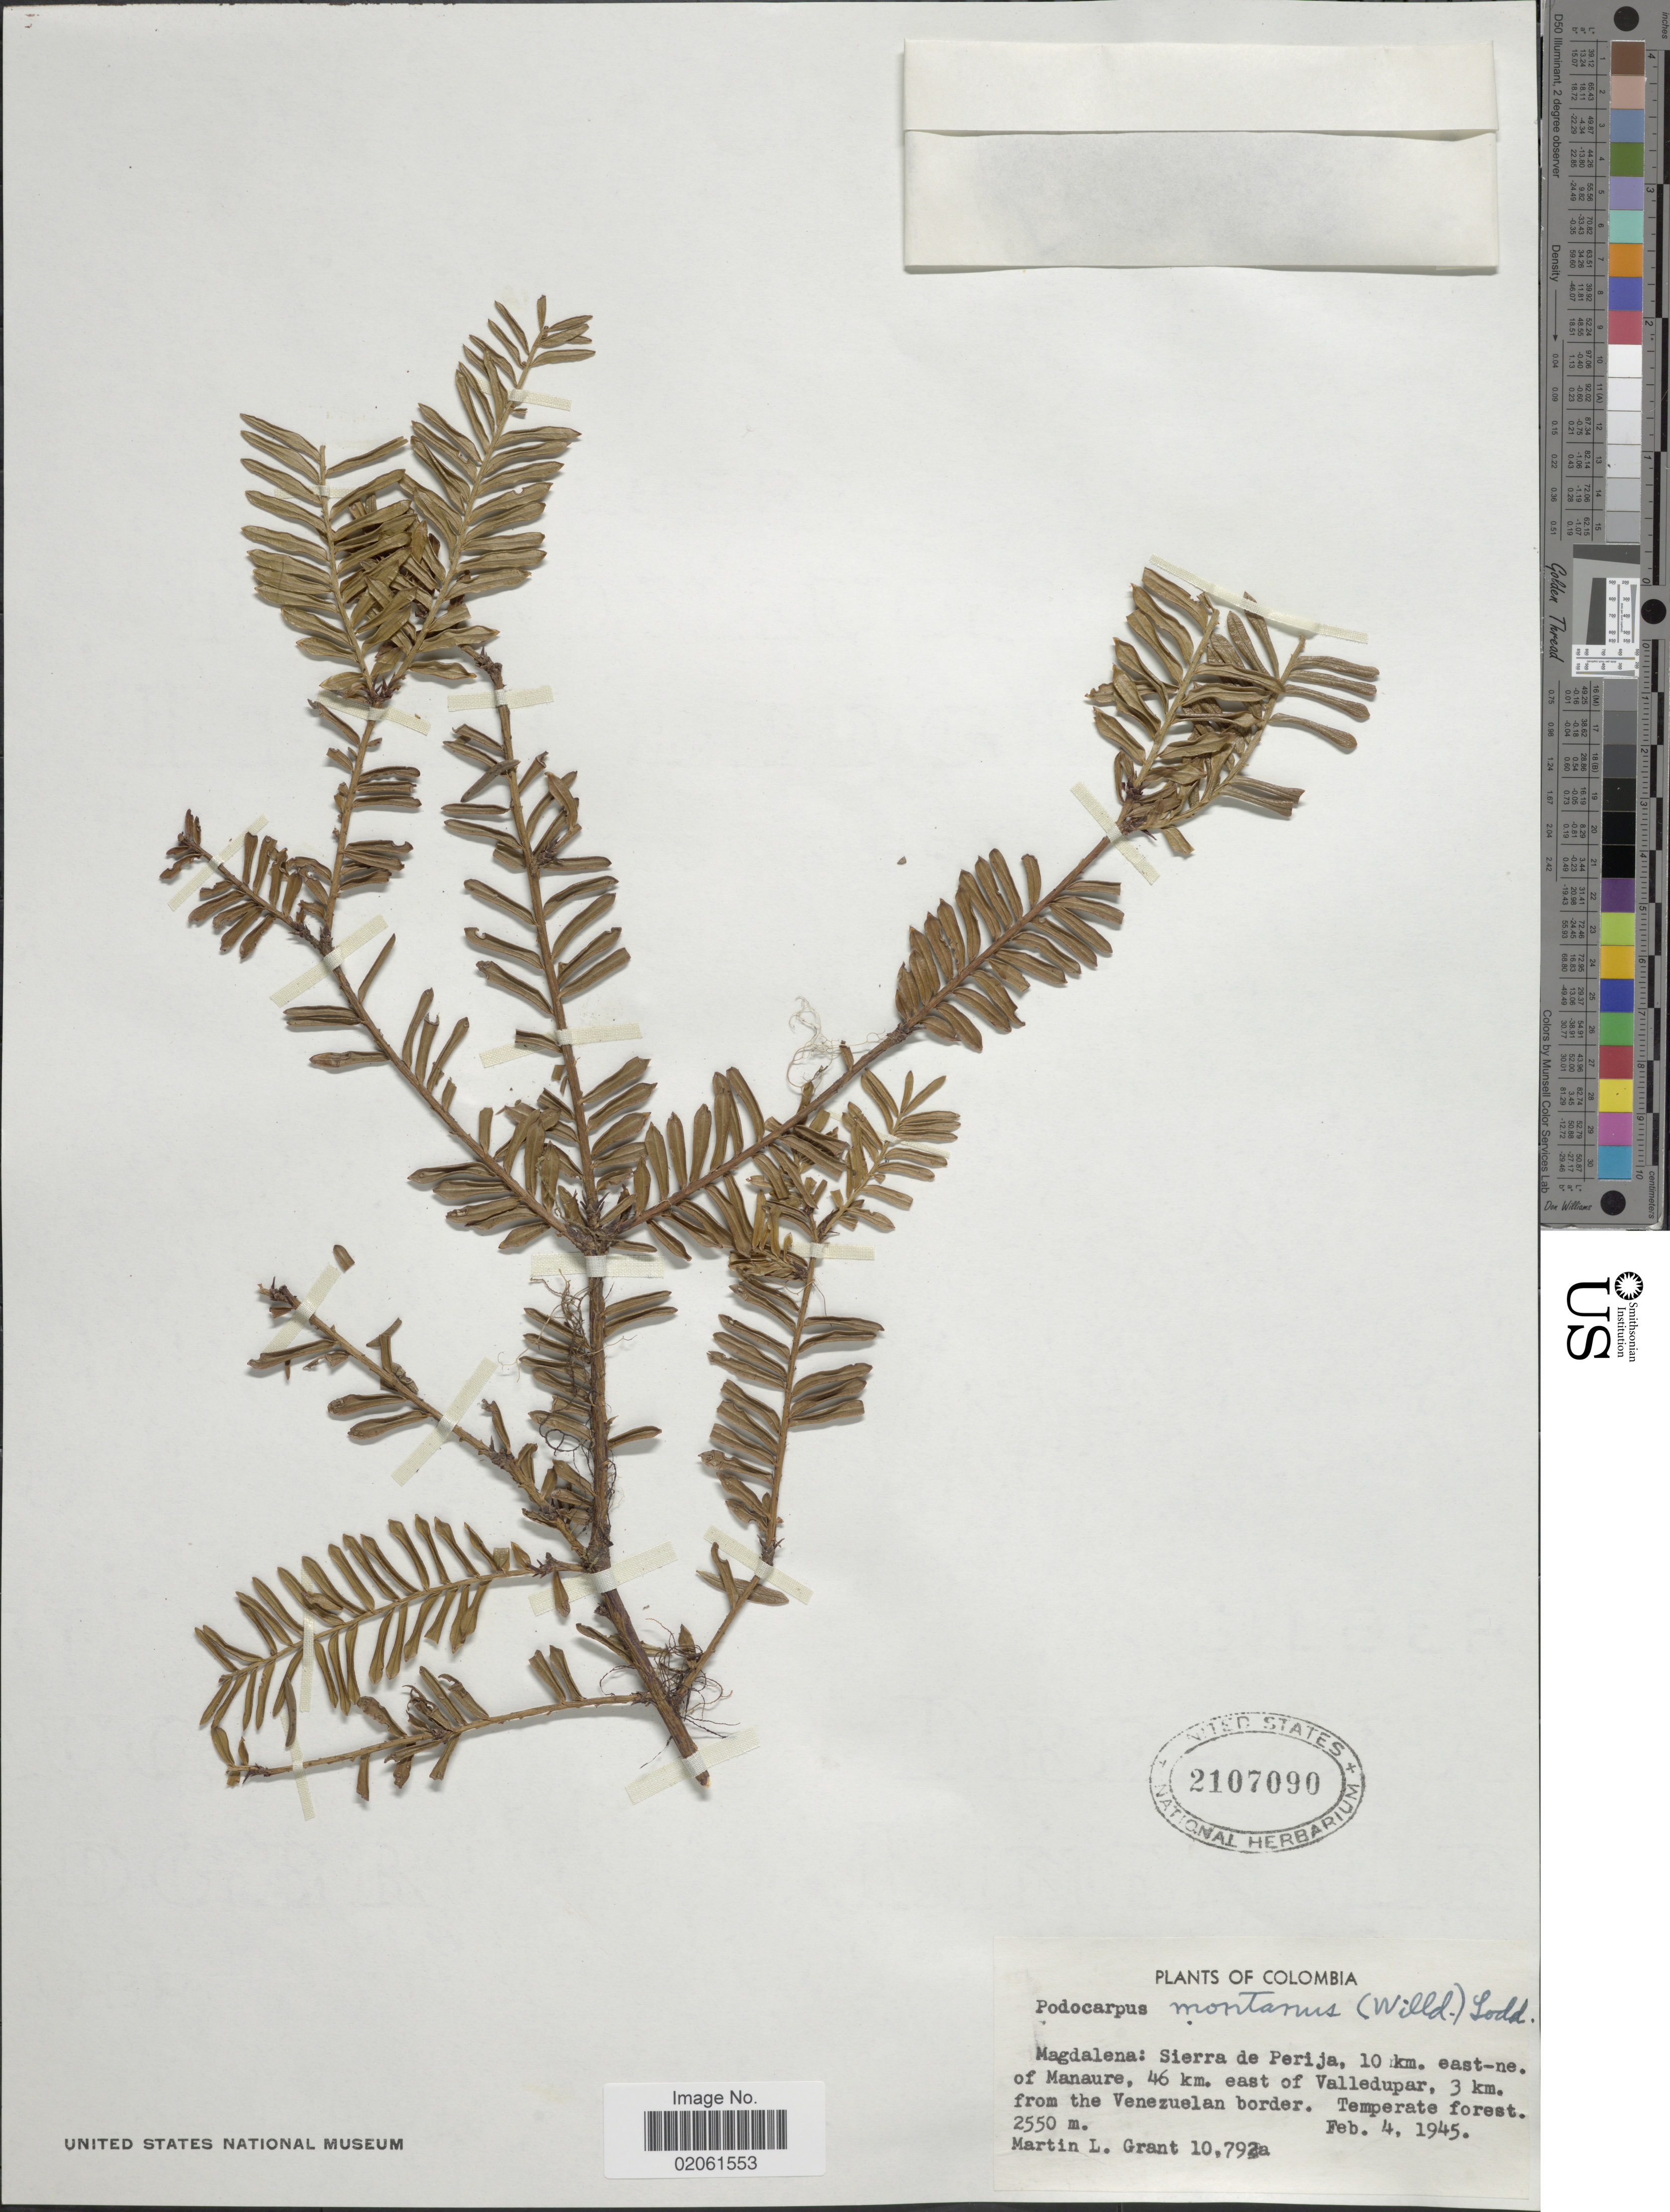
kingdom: Plantae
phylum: Tracheophyta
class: Pinopsida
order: Pinales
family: Podocarpaceae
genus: Podocarpus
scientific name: Podocarpus montanus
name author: (Humb. & Bonpl. ex Willd.) Lodd. ex Endl.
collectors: M. L. Grant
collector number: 10792a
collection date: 1945-02-04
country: Colombia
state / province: Magdalena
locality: Magdalena: Sierra de Perija, 10 km . east -ne of Manaure, 46 km. east of Valledupar, 3 km. from the Venezuelan border.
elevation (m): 2250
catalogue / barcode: US 2107090